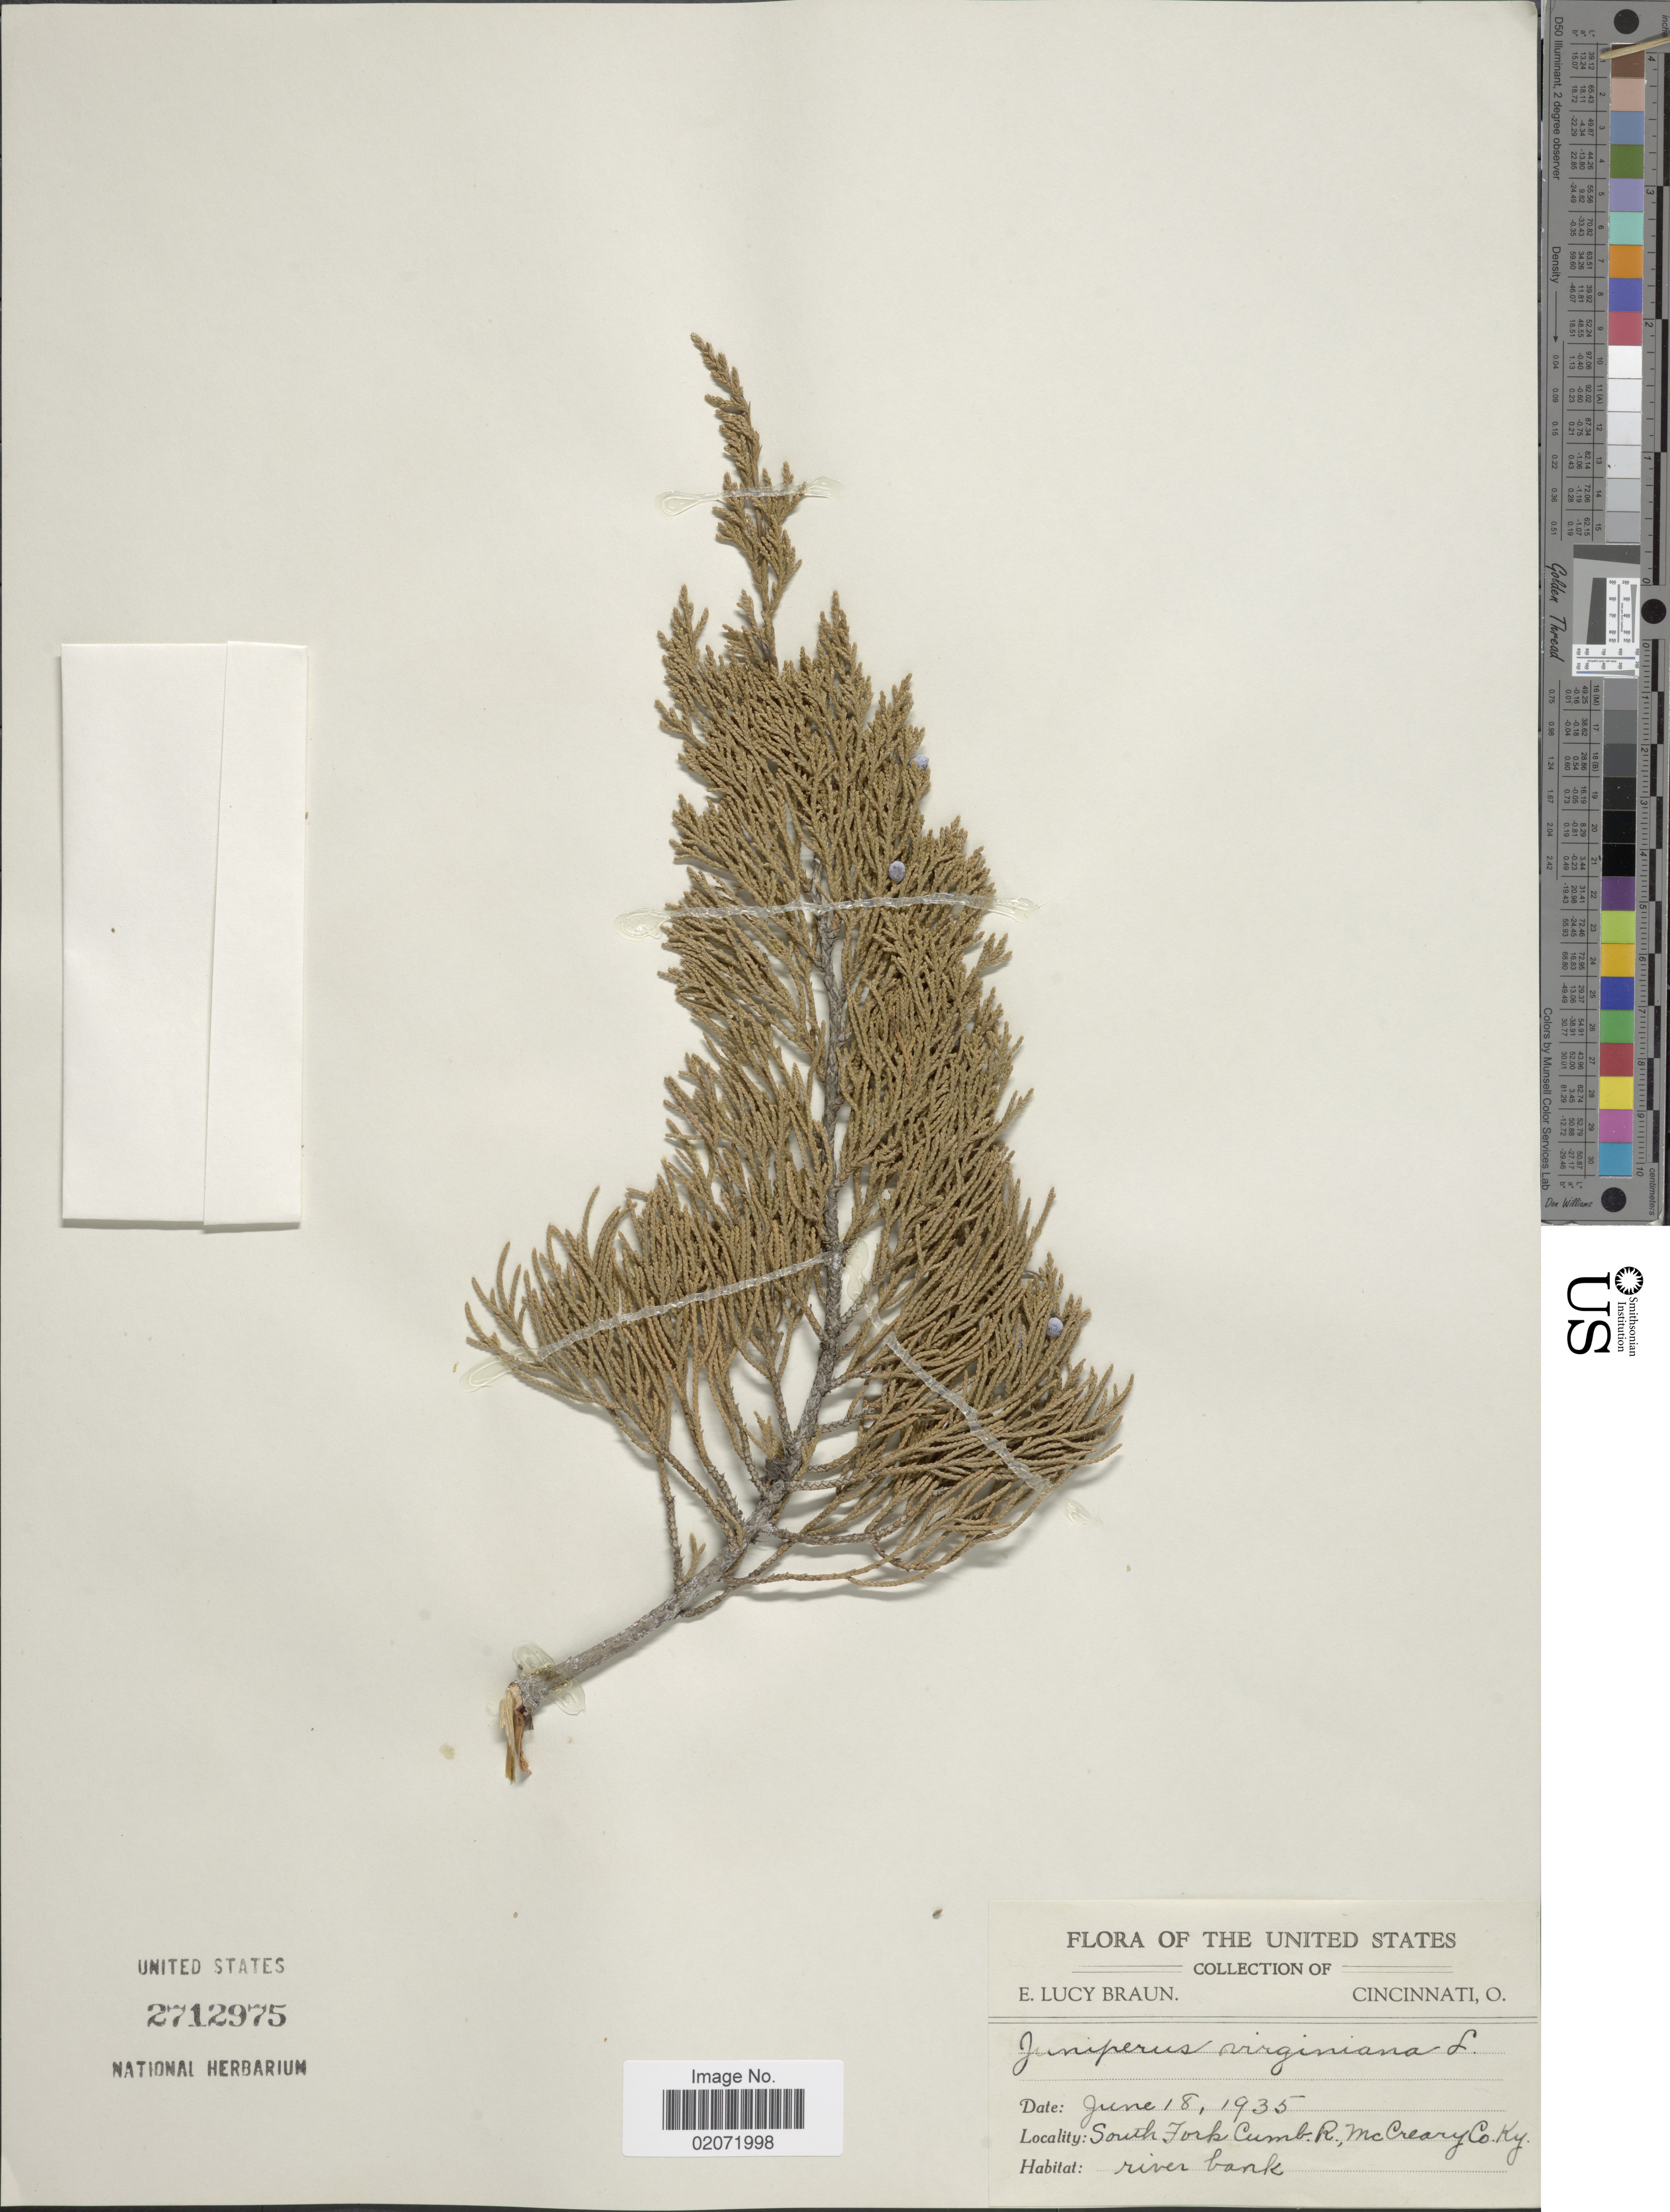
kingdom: Plantae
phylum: Tracheophyta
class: Pinopsida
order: Pinales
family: Cupressaceae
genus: Juniperus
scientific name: Juniperus virginiana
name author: L.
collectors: E. L. Braun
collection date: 1935-06-18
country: United States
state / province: Kentucky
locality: South Fork Cumb R, McCreary Co.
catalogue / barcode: US 2712975